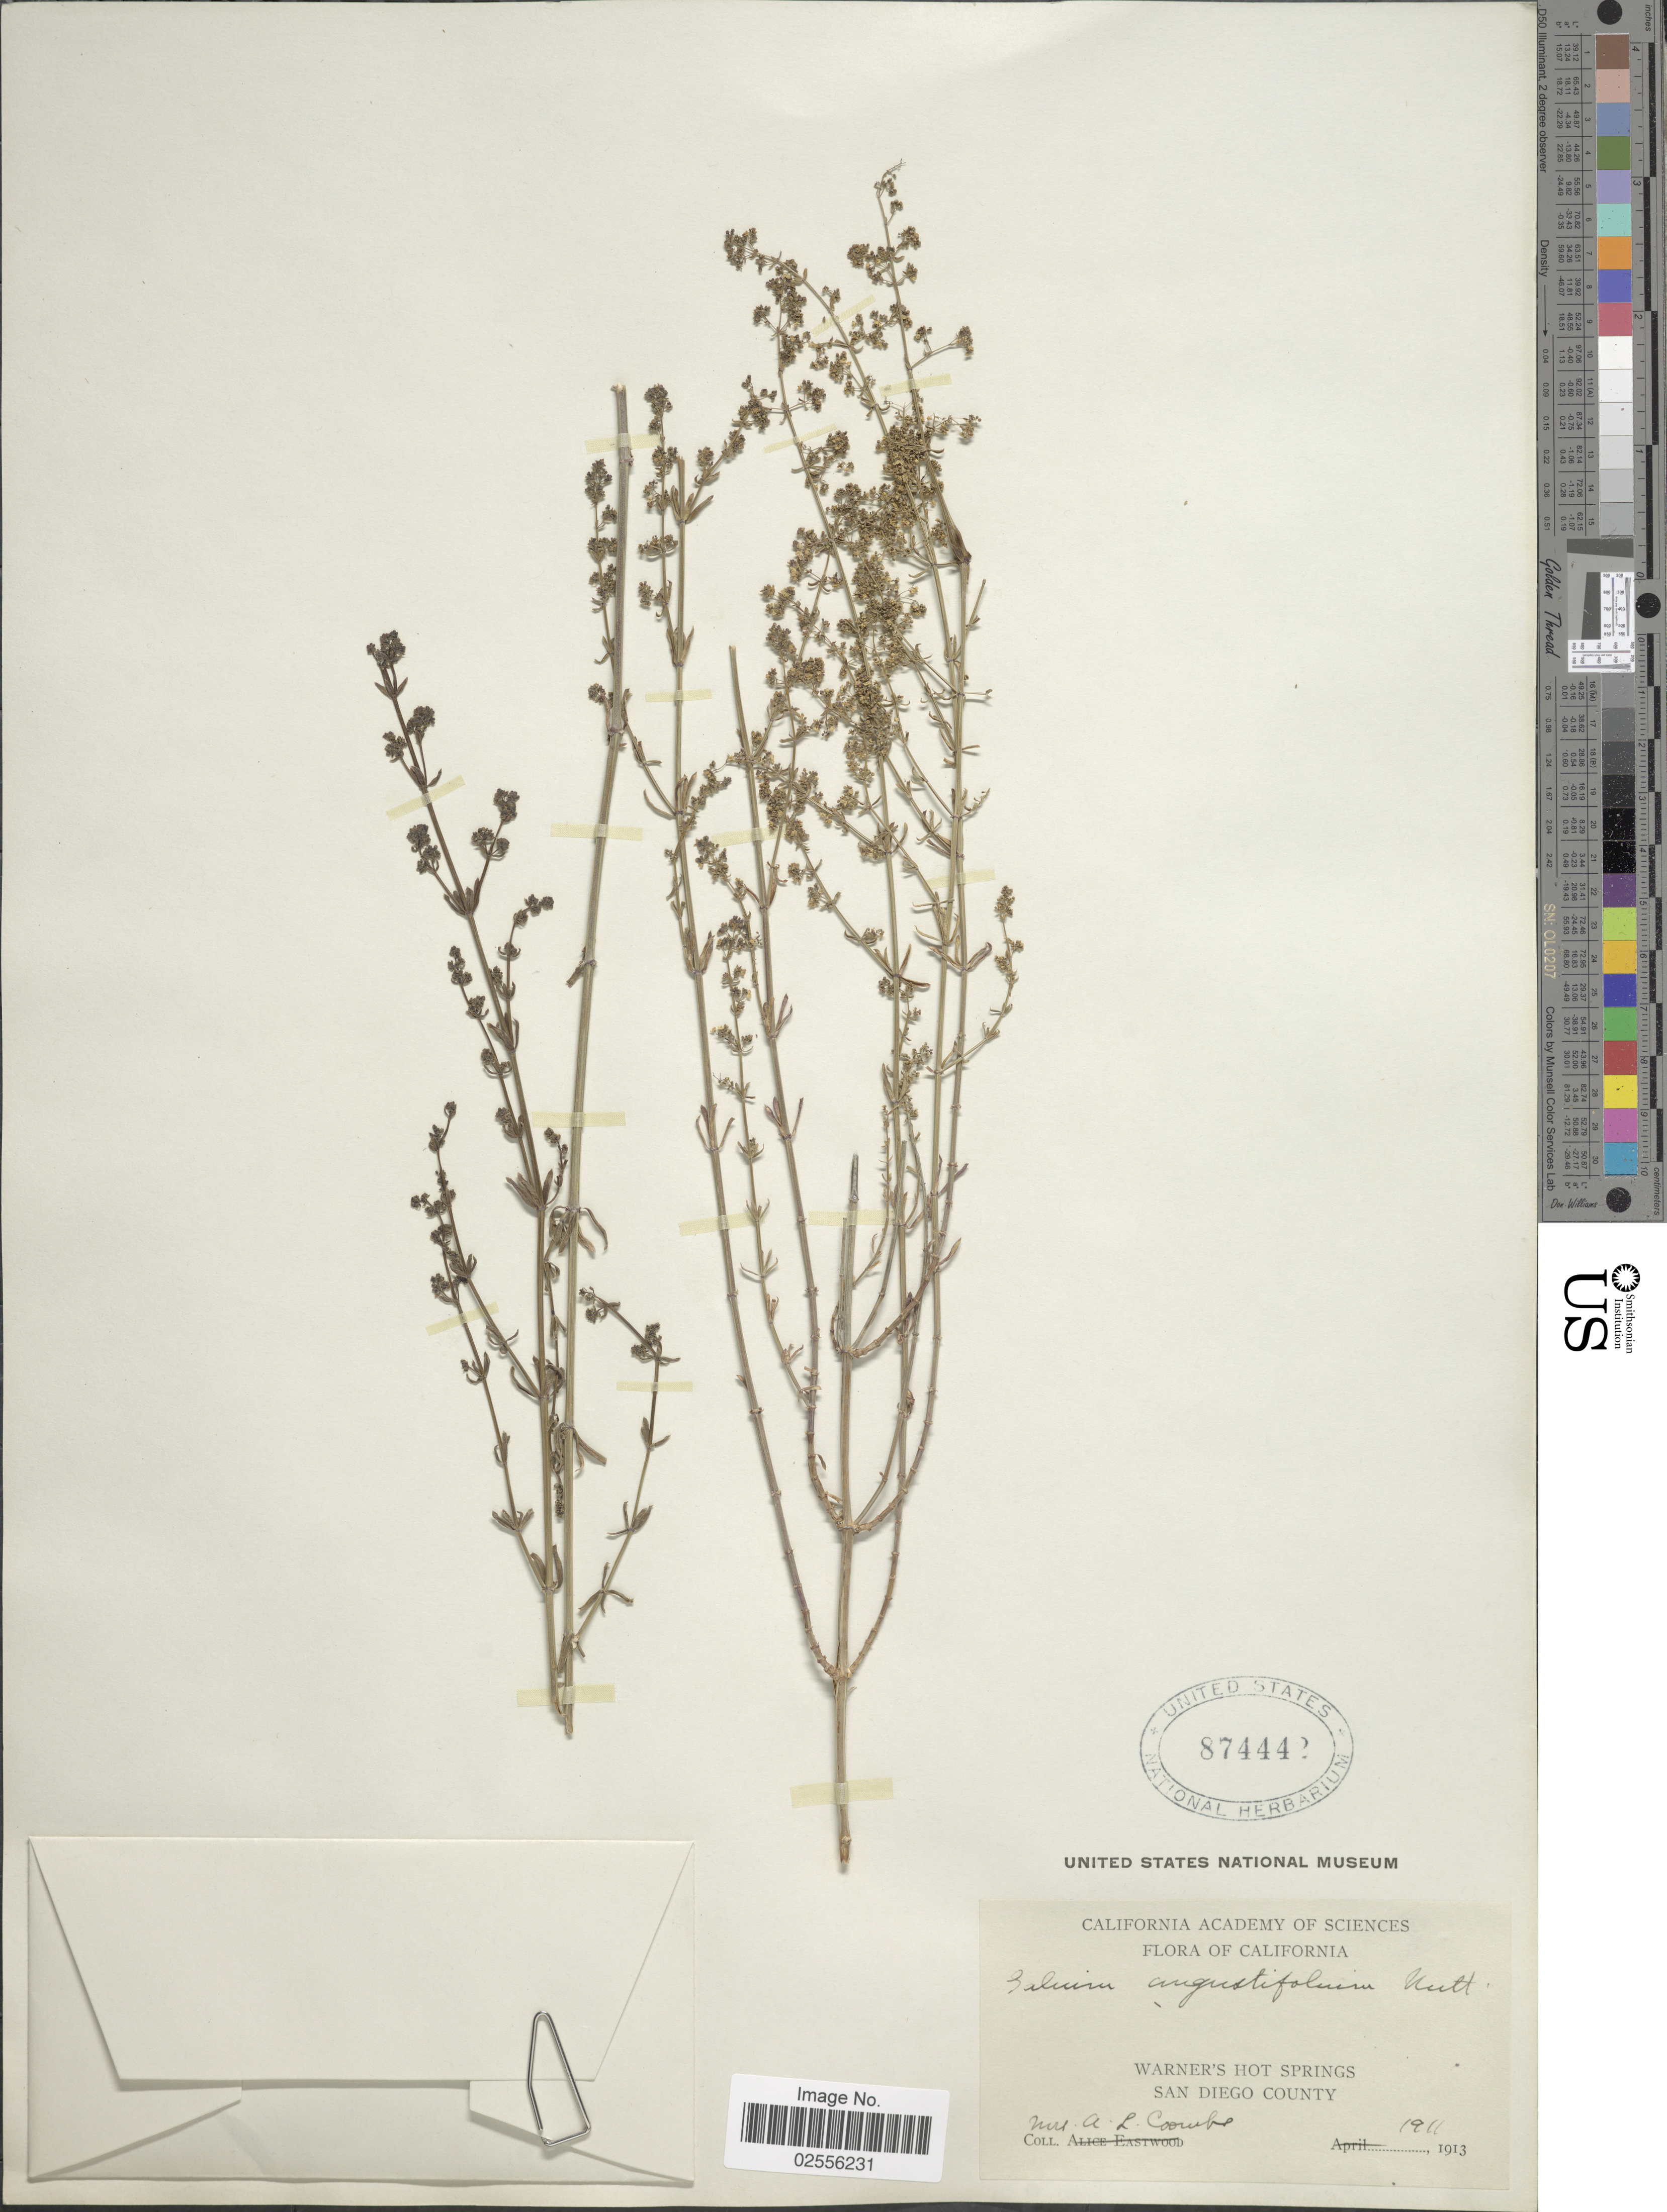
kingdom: Plantae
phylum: Tracheophyta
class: Magnoliopsida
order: Gentianales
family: Rubiaceae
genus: Galium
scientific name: Galium angustifolium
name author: Nutt.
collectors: A. Coombs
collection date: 1911/1913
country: United States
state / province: California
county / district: San Diego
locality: Warner's Hot Springs, San Diego County.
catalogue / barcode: US 874442